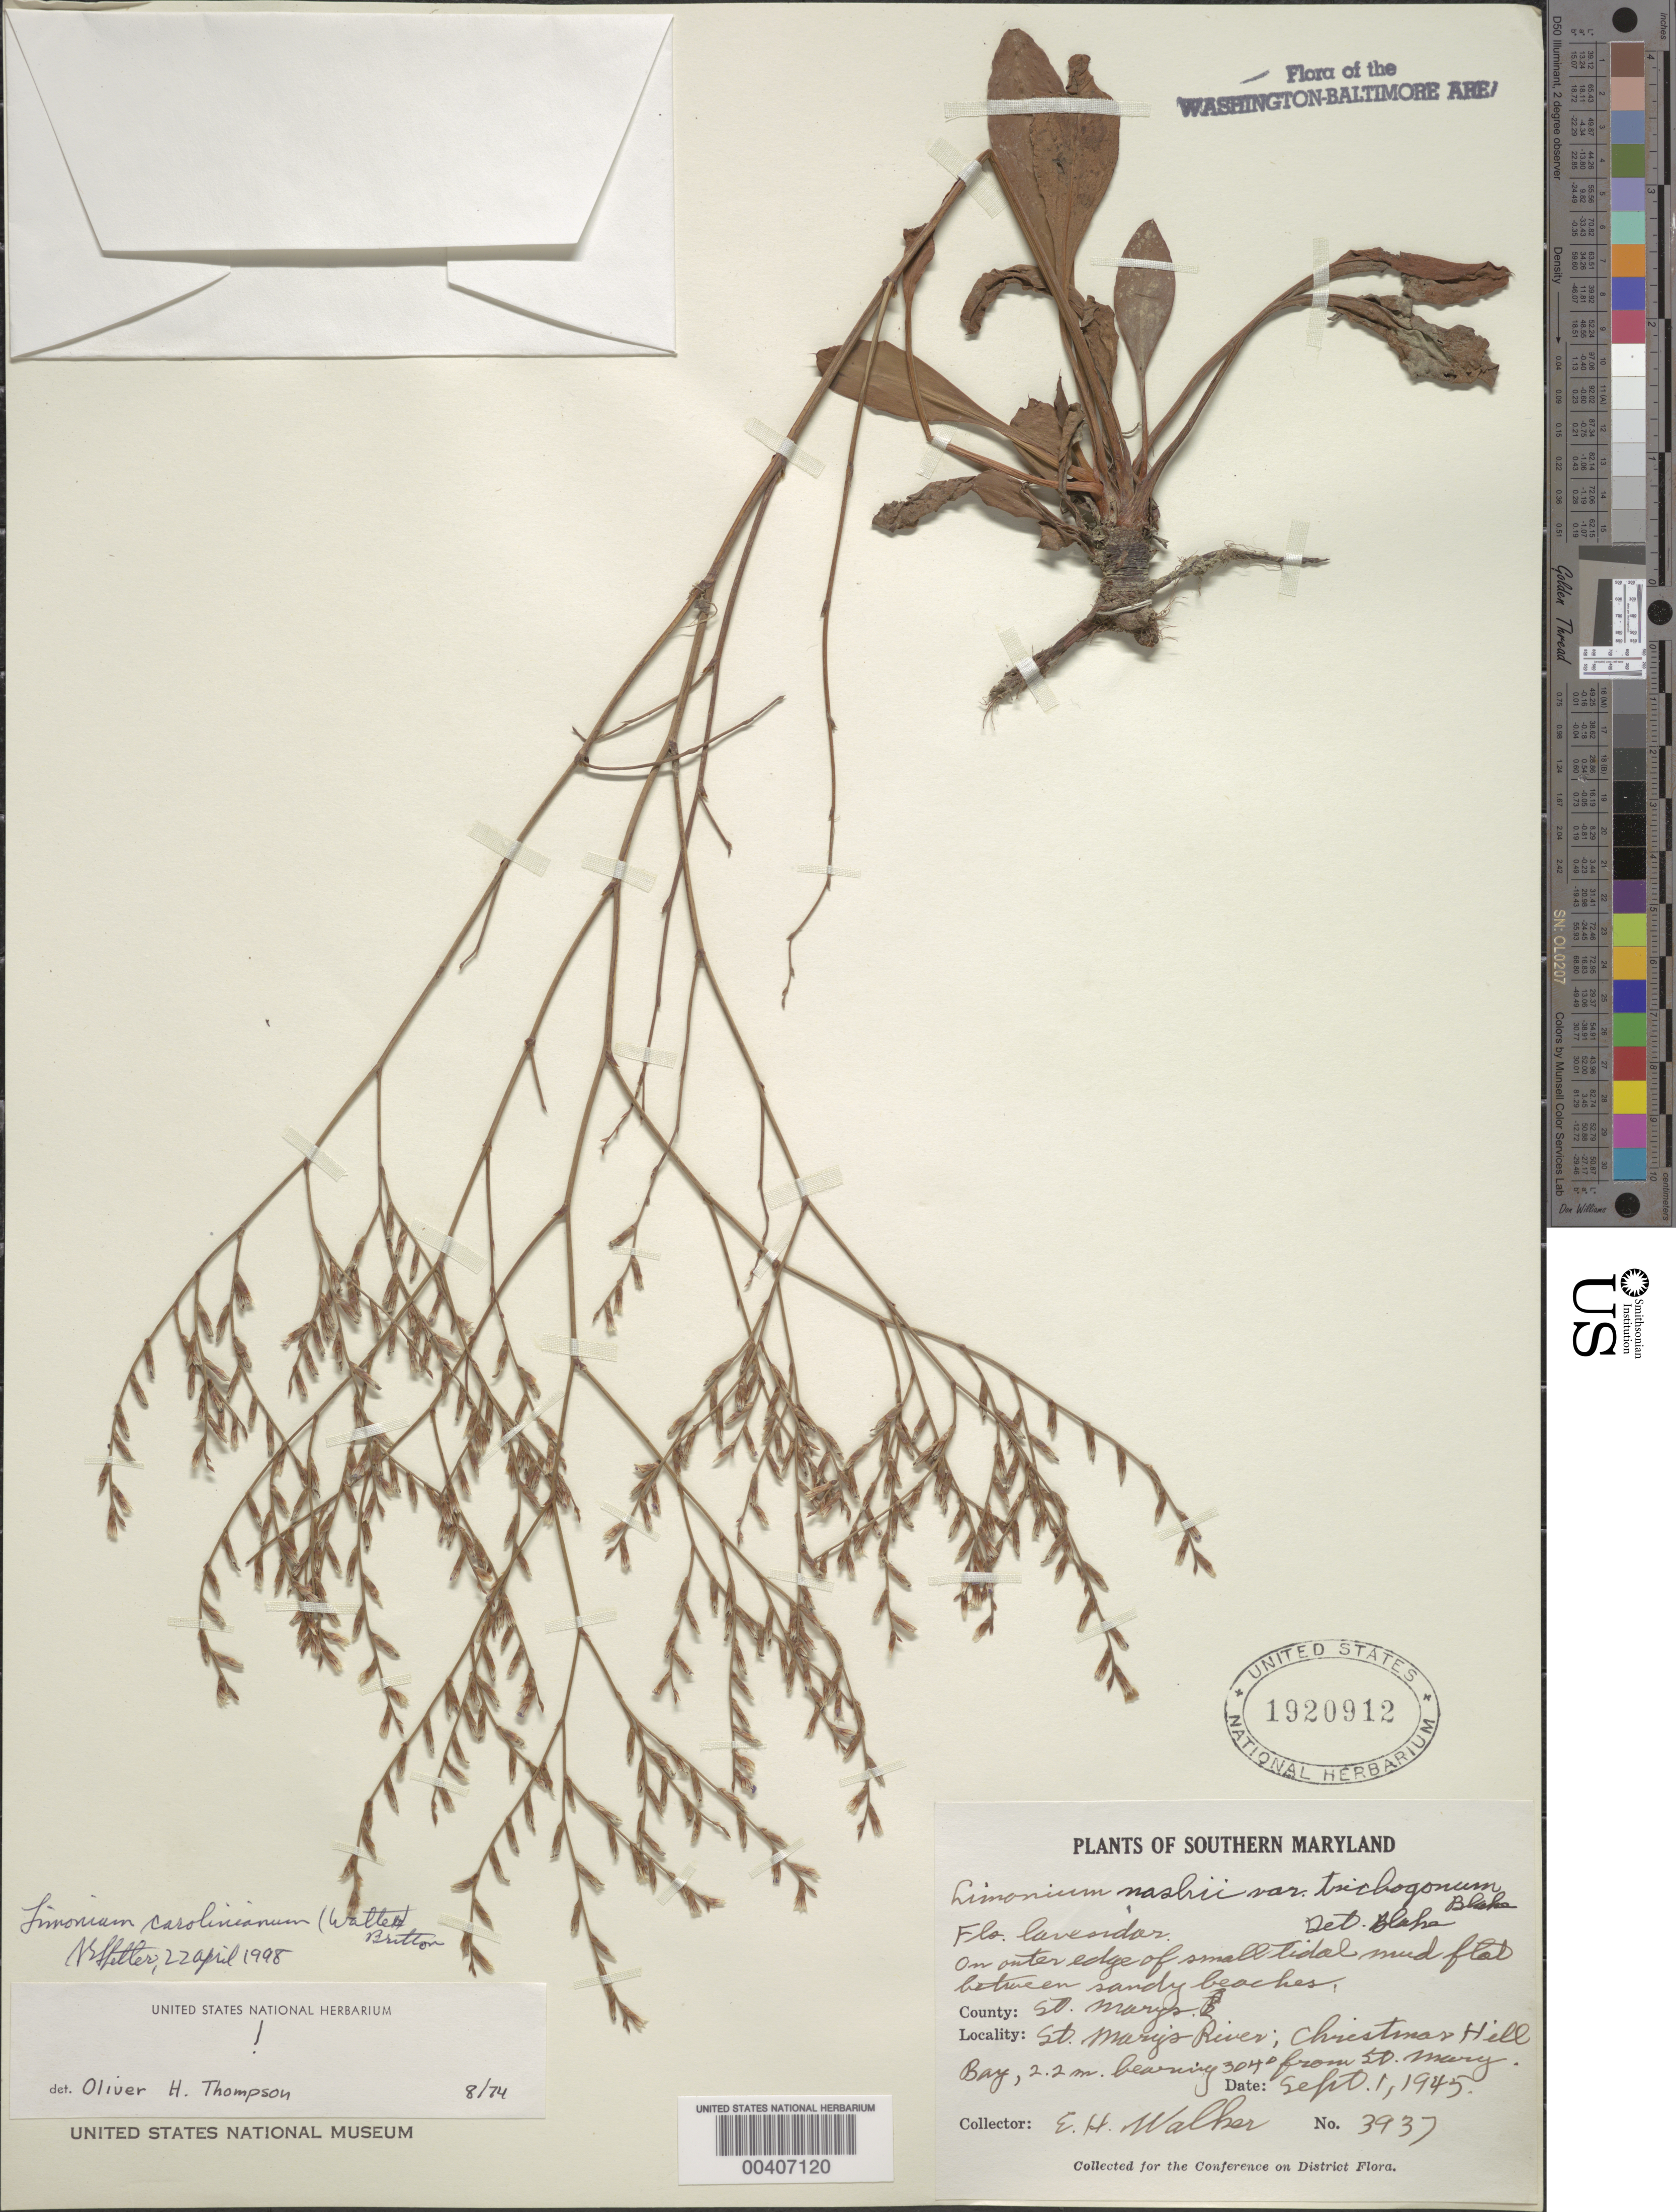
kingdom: Plantae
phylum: Tracheophyta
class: Magnoliopsida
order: Caryophyllales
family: Plumbaginaceae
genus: Limonium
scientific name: Limonium carolinianum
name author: (Walter) Britton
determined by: Shetler, Stanwyn G., (US), NMNH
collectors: E. H. Walker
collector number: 3937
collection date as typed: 01 Sep 1945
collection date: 1945-09-01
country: United States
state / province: Maryland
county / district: St. Mary's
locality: S from St. Mary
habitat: Outer edge of small tidal mud flat between sandy beaches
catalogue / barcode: US 1920912